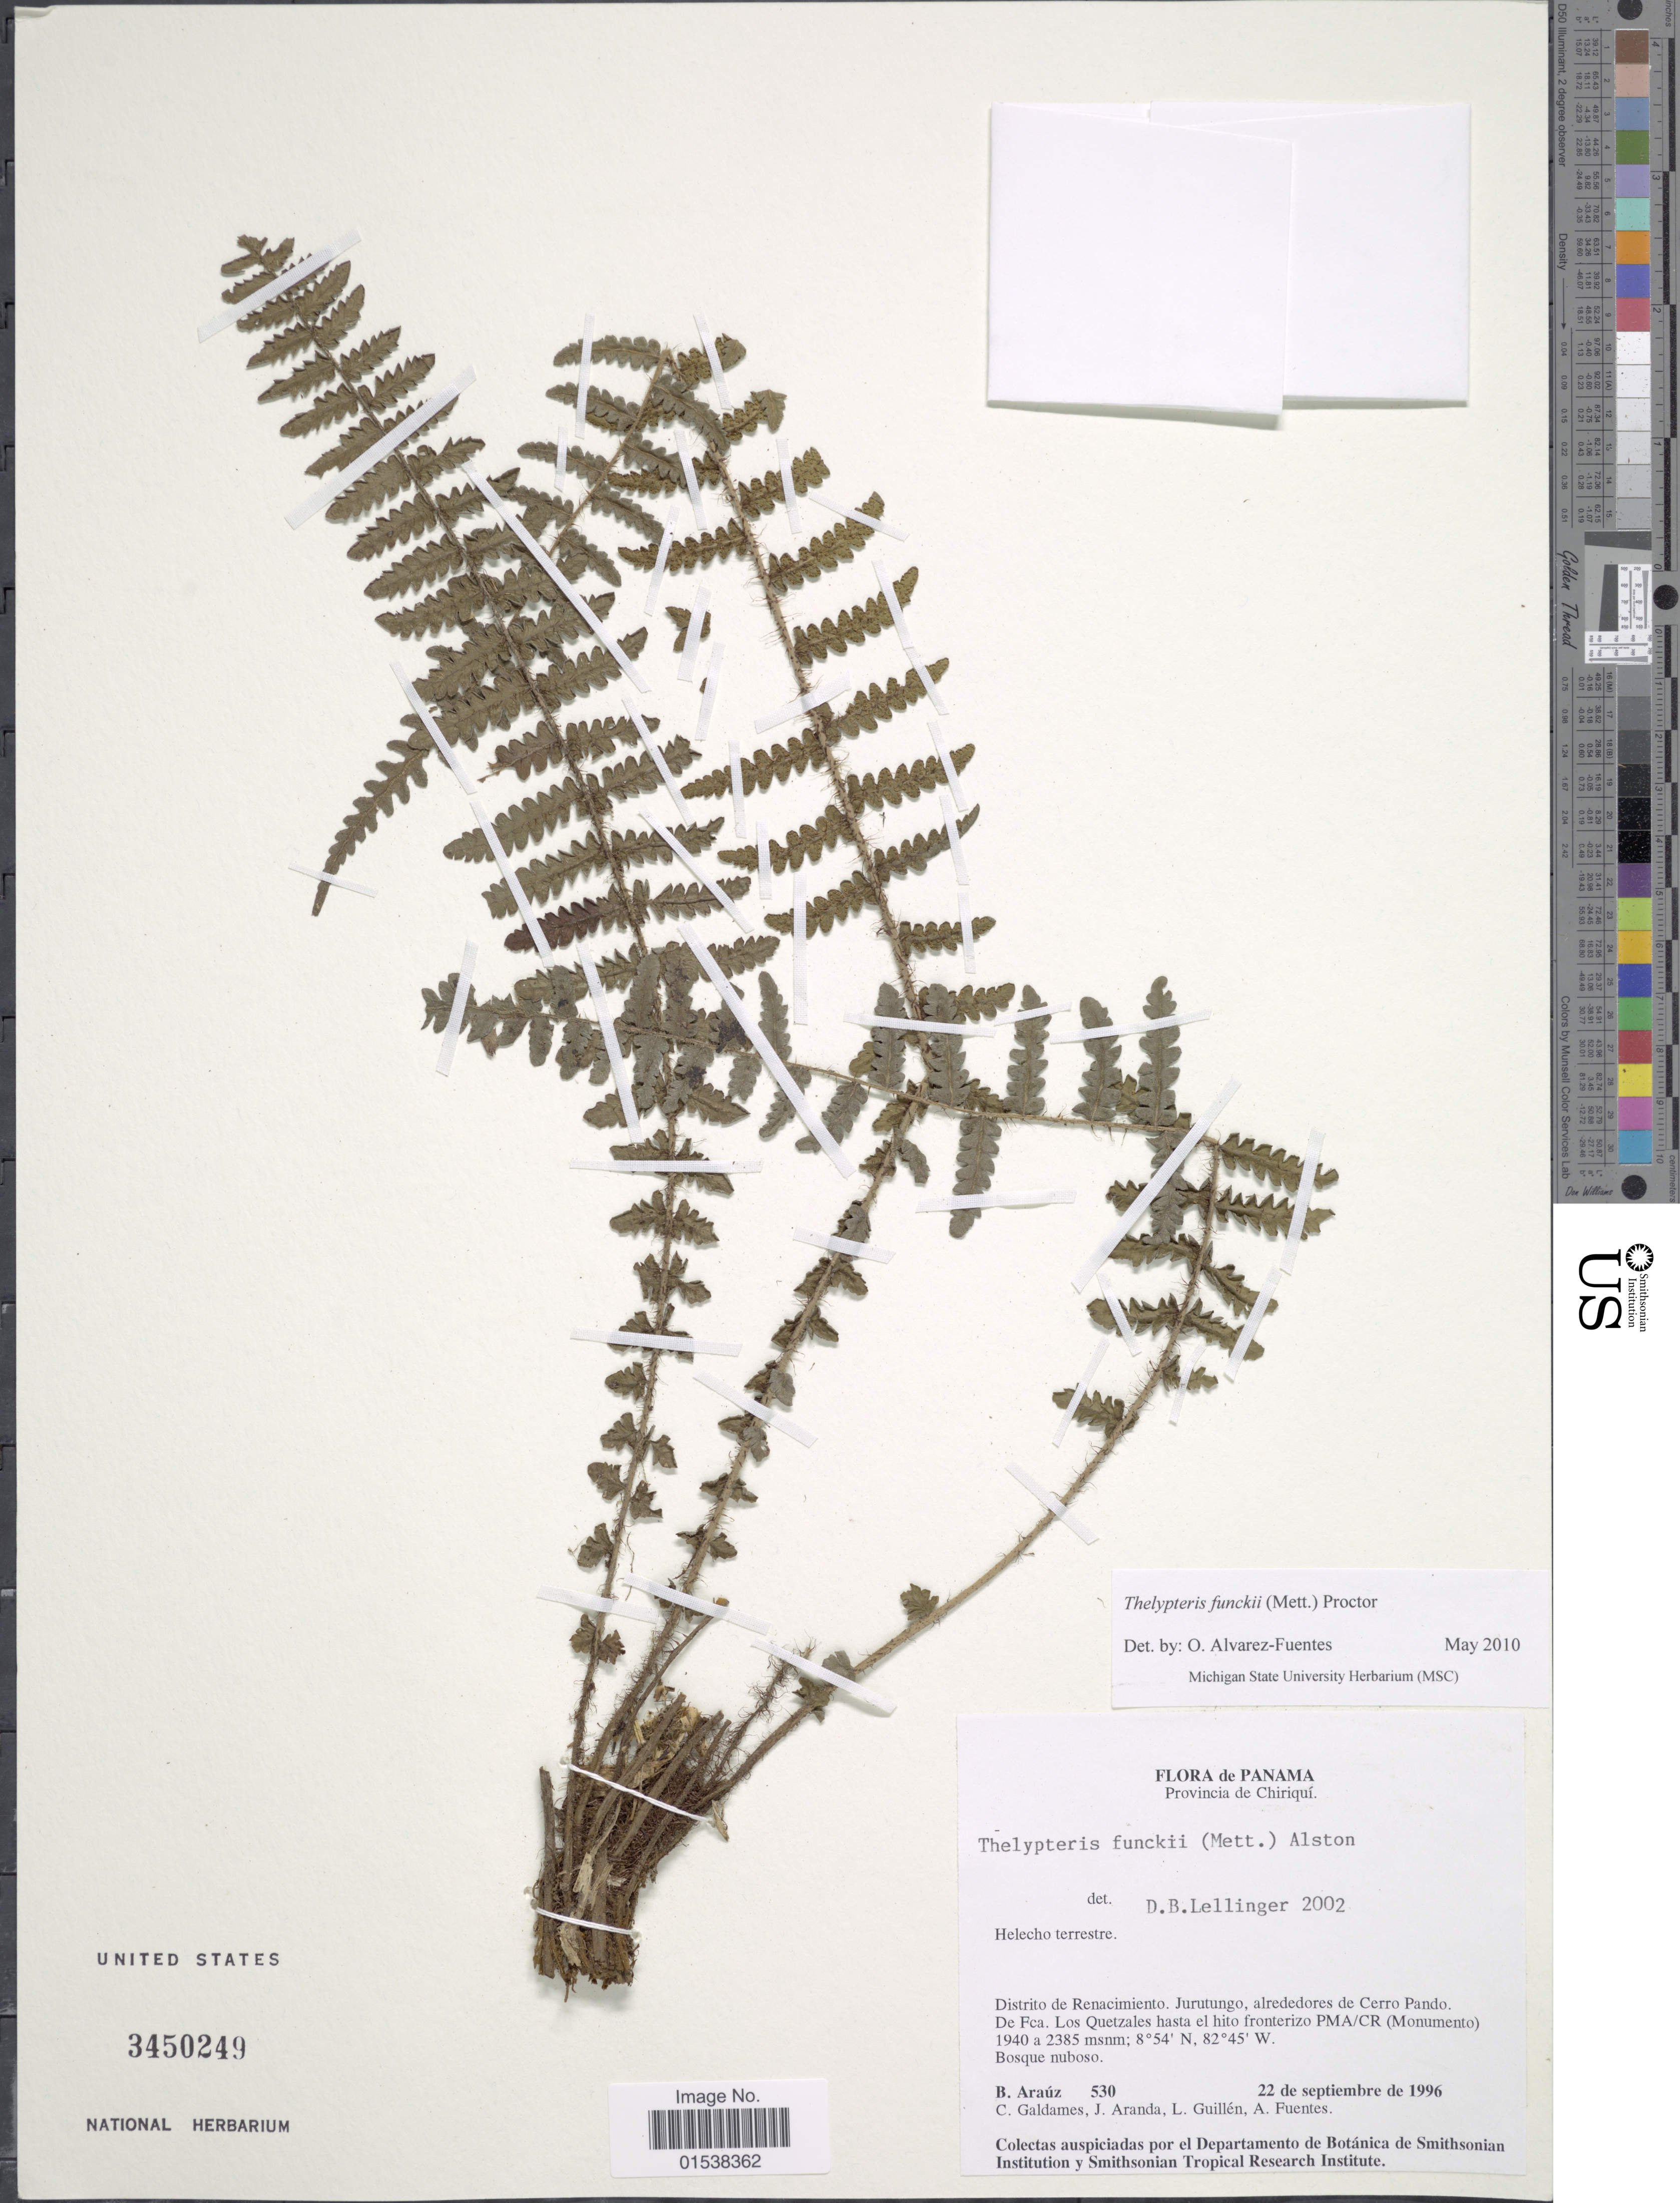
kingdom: Plantae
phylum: Tracheophyta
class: Polypodiopsida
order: Polypodiales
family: Thelypteridaceae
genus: Amauropelta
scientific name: Amauropelta funckii (Mett.) comb. nov., ined. 2015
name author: (Mett.)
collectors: B. Araúz, C. Galdames, J. Aranda, L. Guillén & A. Fuentes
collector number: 530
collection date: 1996-09-22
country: Panama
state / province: Chiriqui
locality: Provincia de Chiriqui, Distrito de Renacimiento, Jurutungo, alrededores de Cerro Pando, De Fca, Los Quetzales hasta el hito fronterizo PMA/CR (Monumento)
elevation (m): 1940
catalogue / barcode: US 3450249